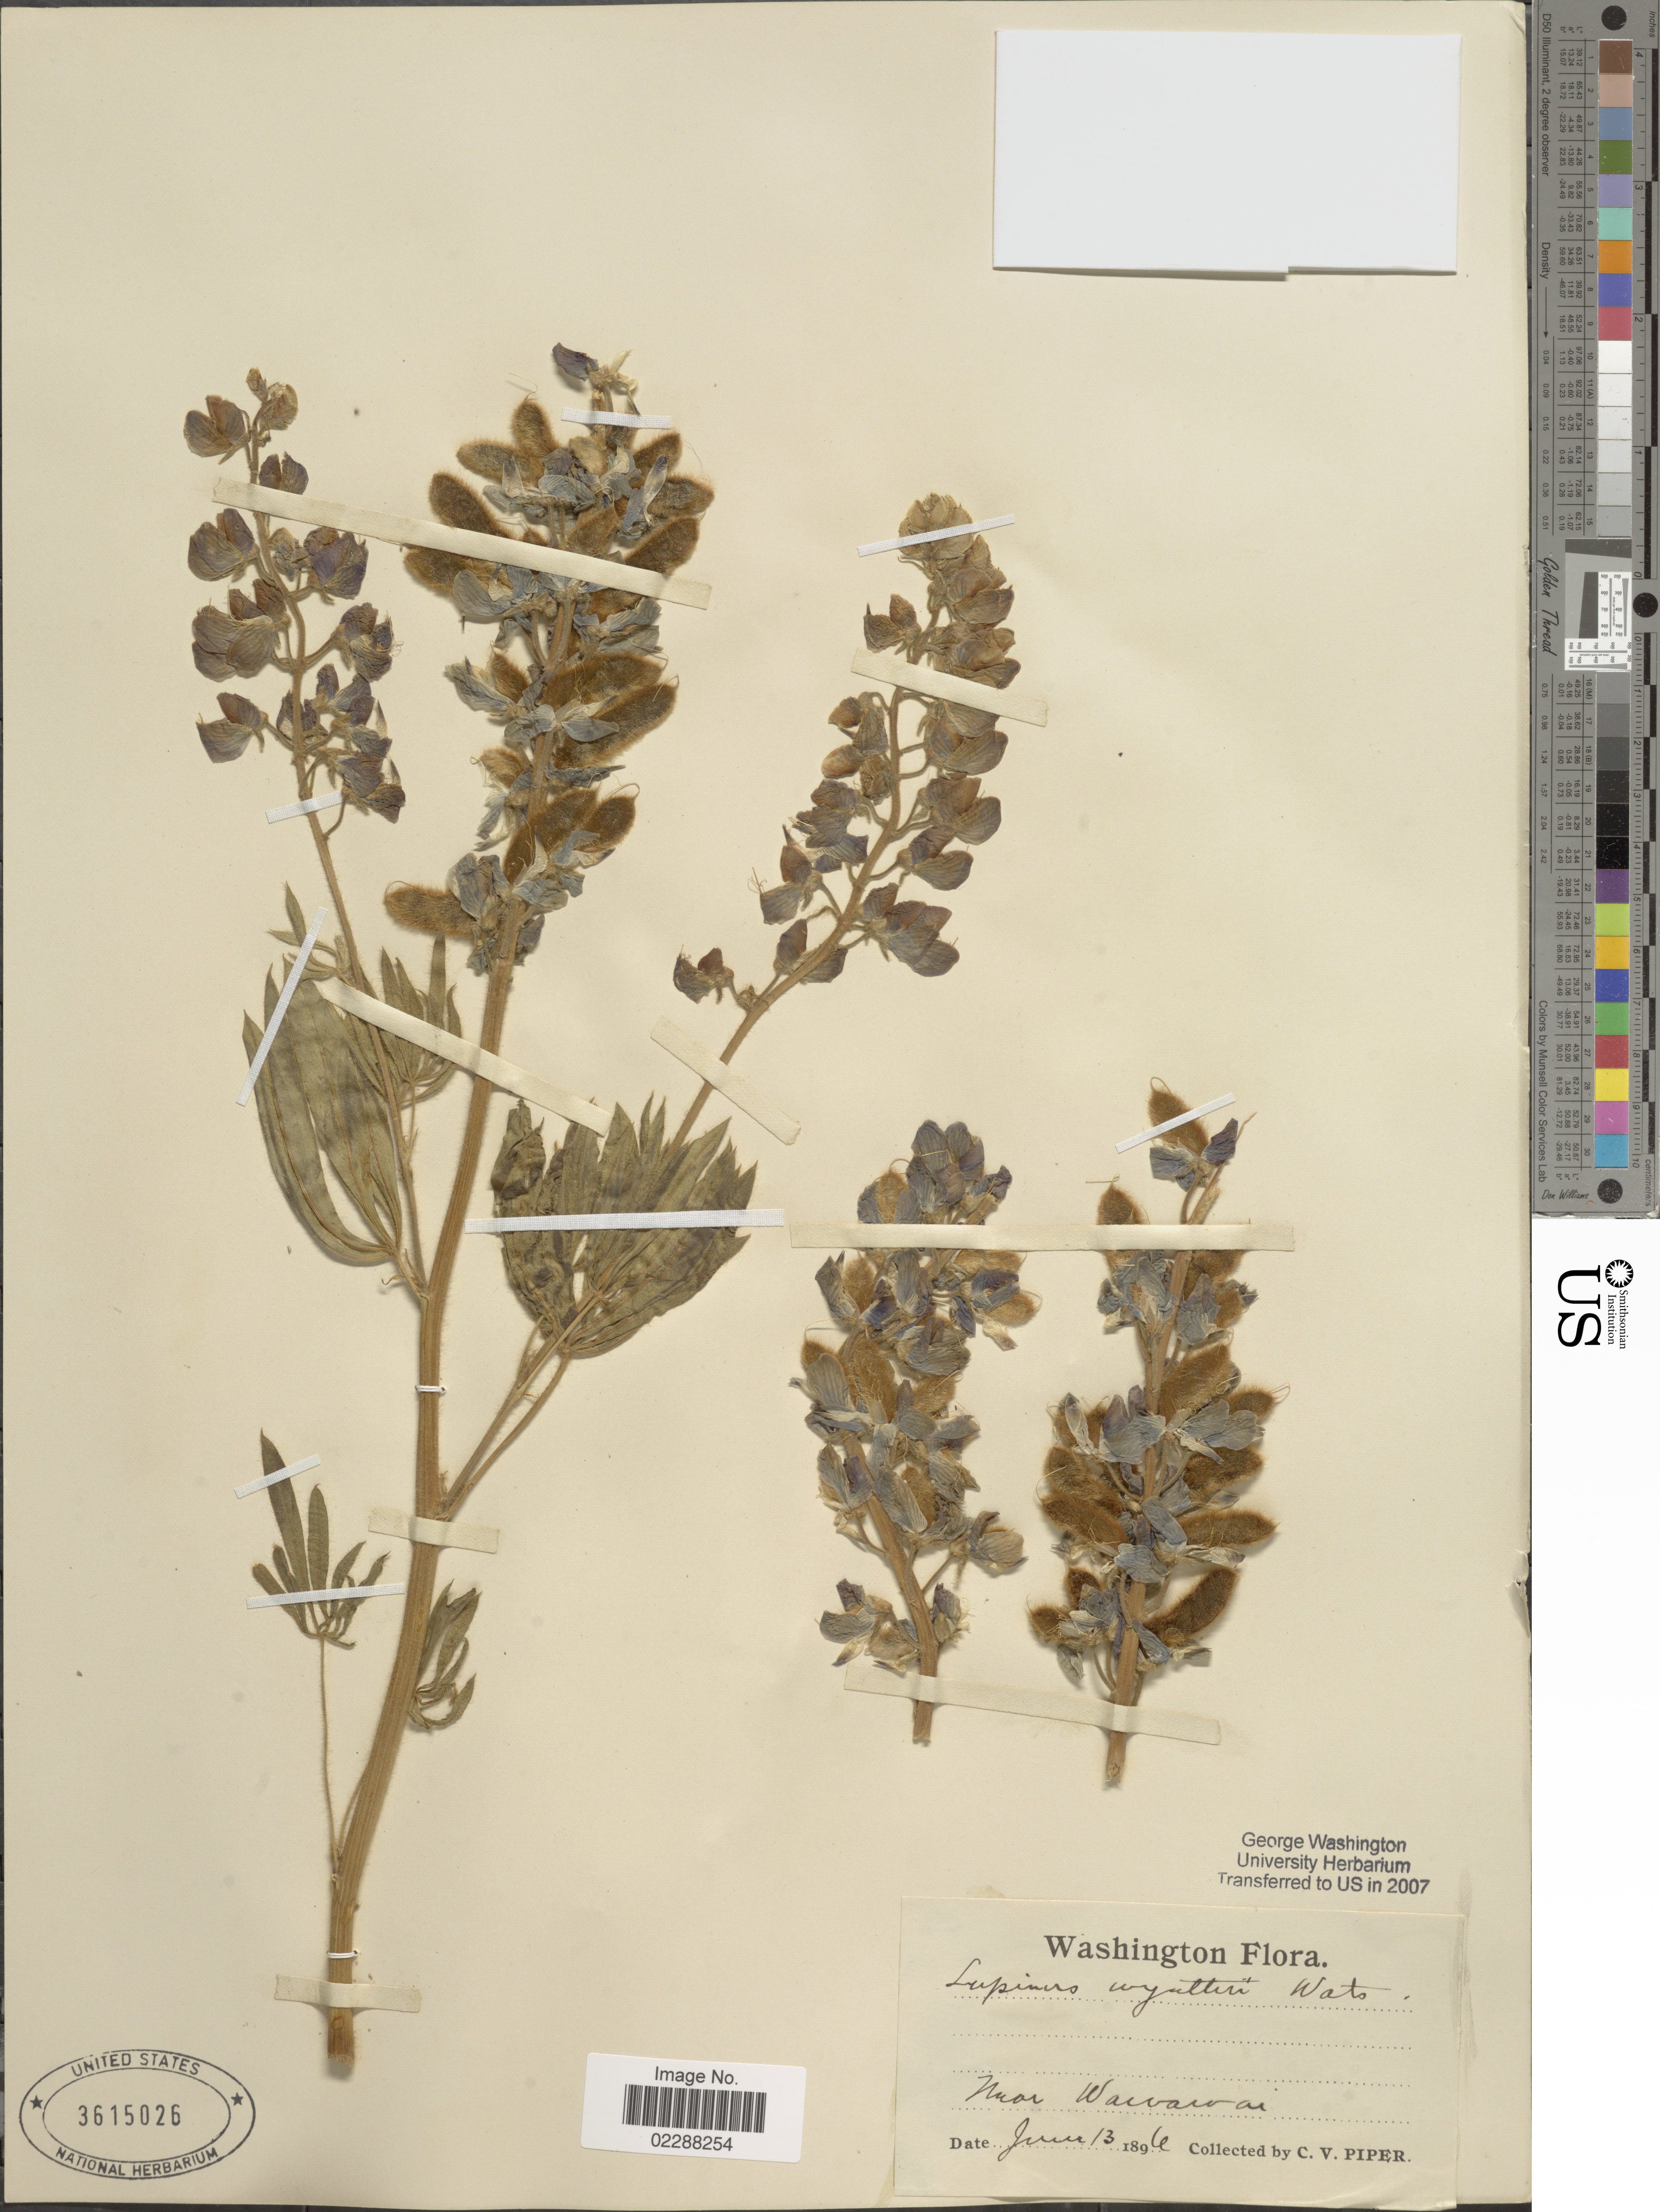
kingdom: Plantae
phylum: Tracheophyta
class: Magnoliopsida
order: Fabales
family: Fabaceae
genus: Lupinus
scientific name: Lupinus wyethii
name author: S. Watson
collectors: C. V. Piper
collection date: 1896-06-13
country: United States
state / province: Washington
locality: Near Waivaivai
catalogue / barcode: US 3615026